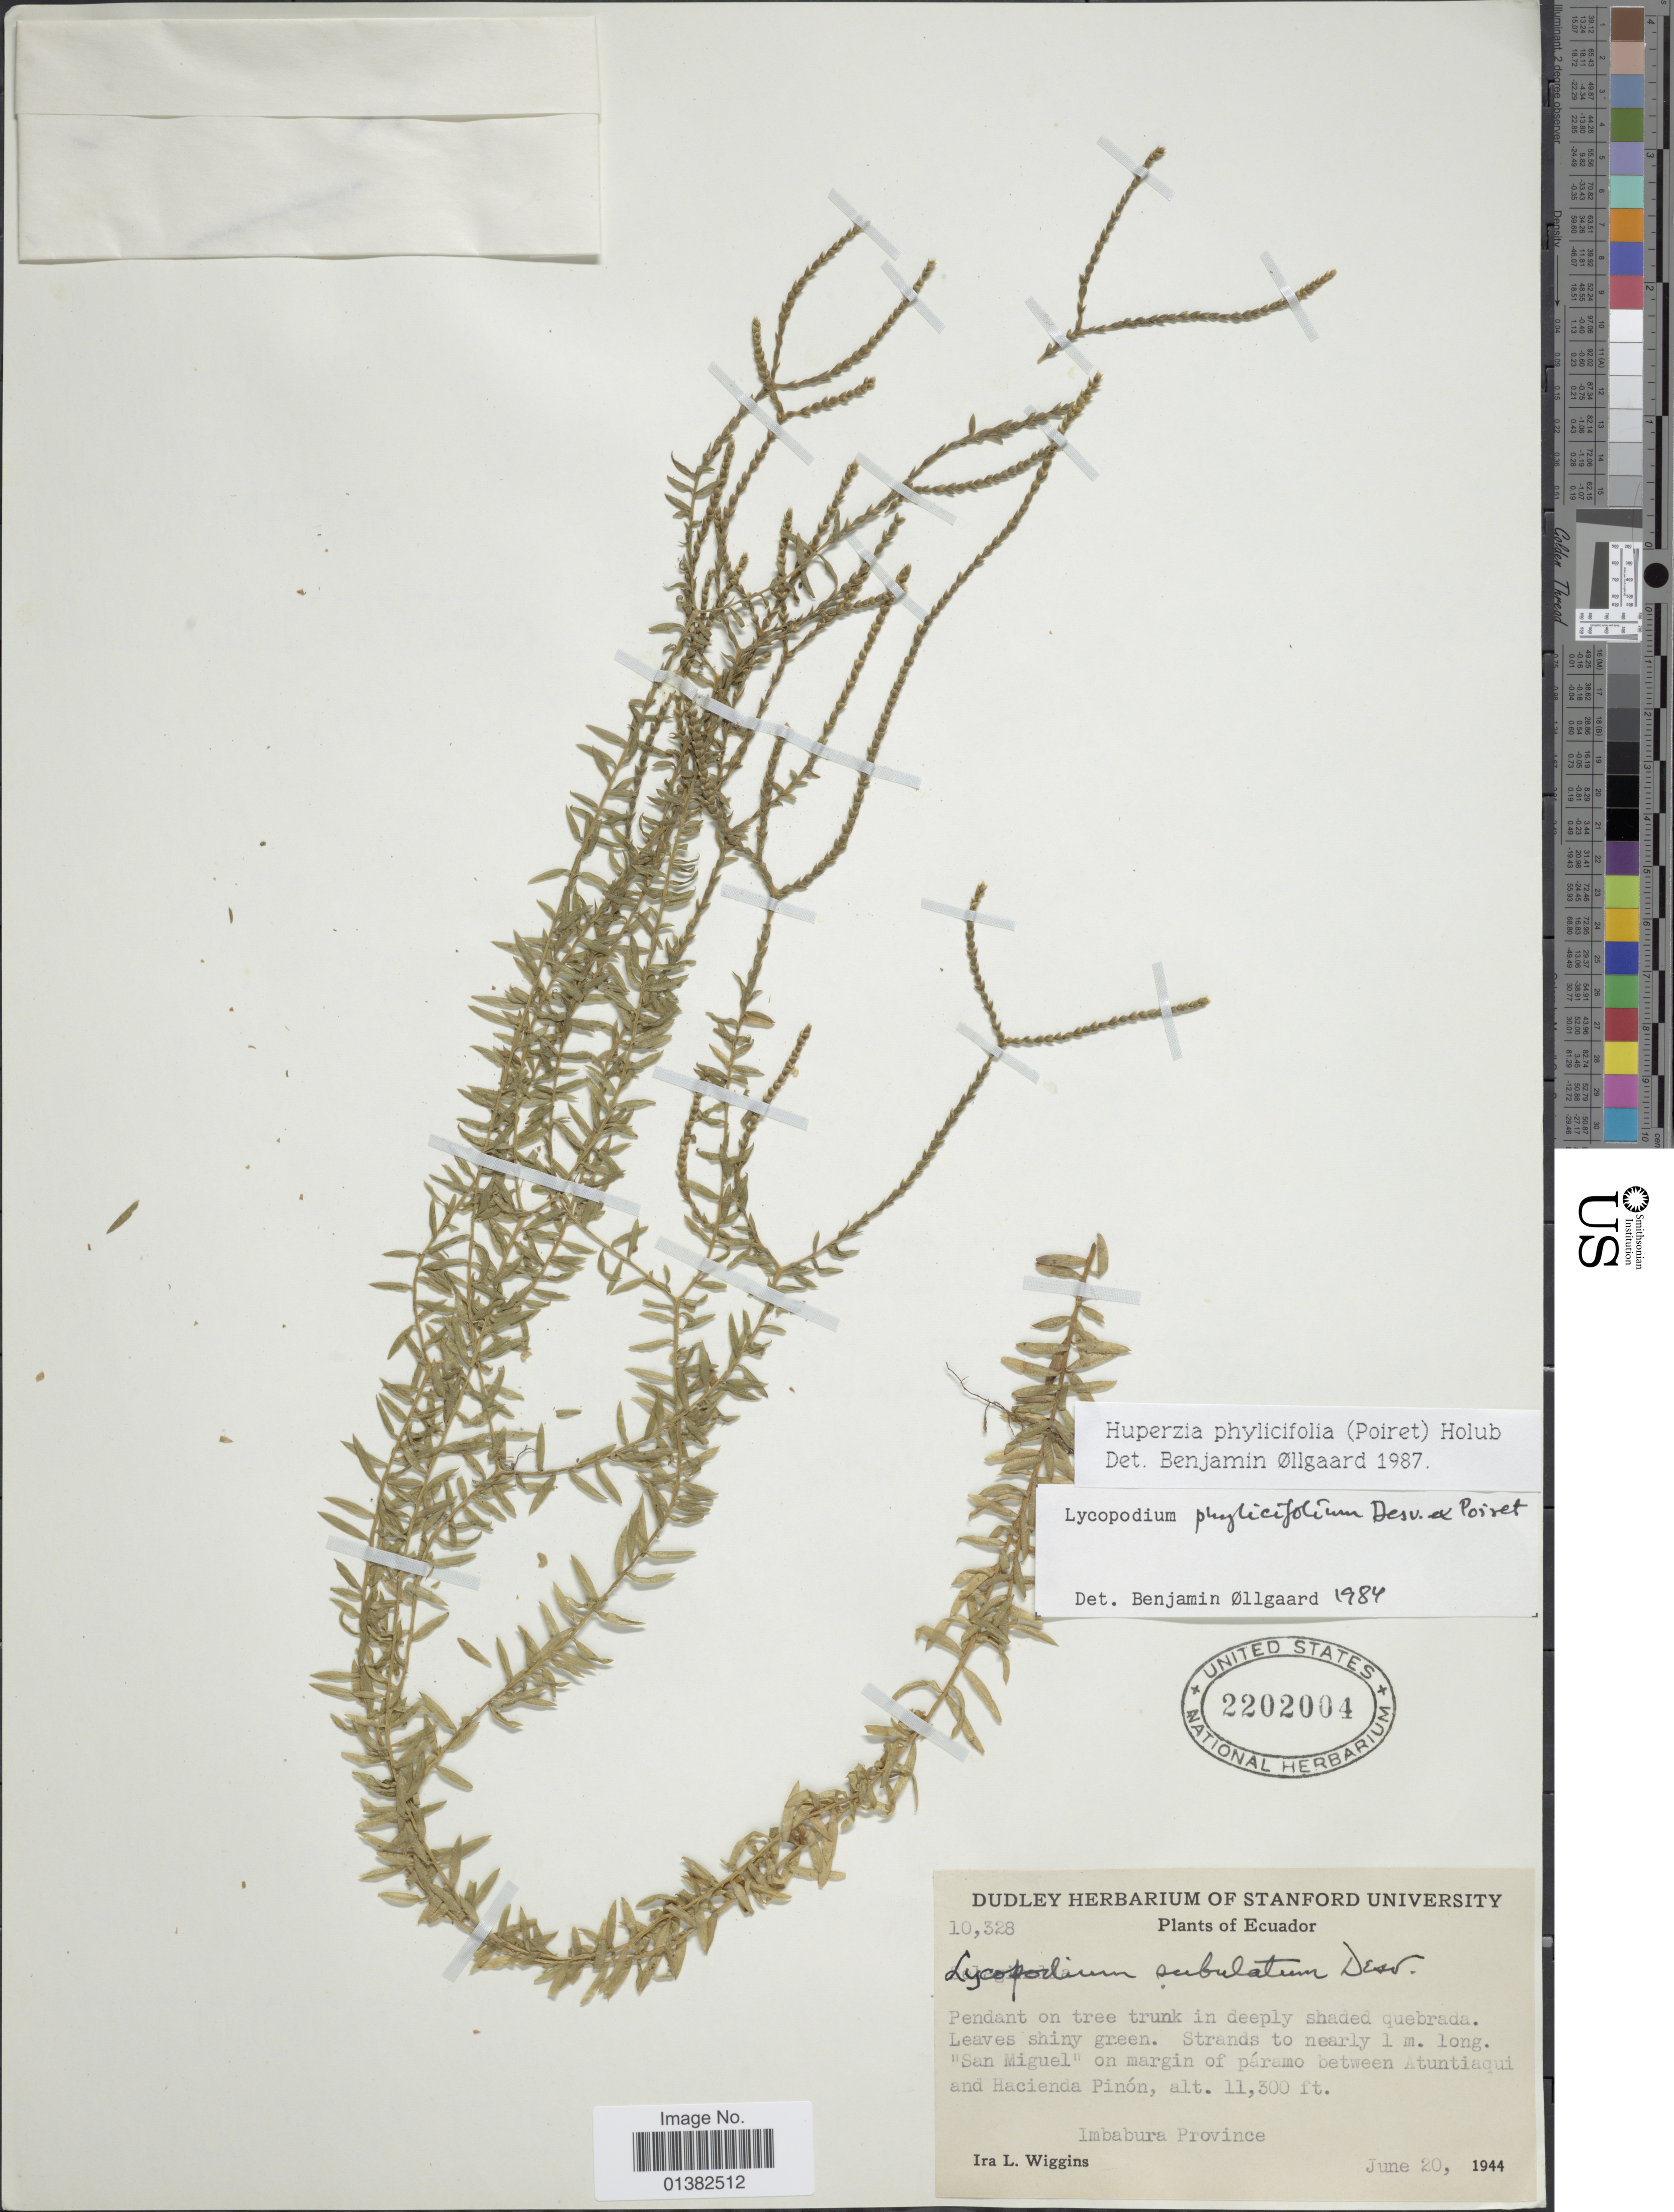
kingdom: Plantae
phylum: Tracheophyta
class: Lycopodiopsida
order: Lycopodiales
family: Lycopodiaceae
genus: Phlegmariurus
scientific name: Phlegmariurus phylicifolius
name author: (Desv. ex Poir.) B. Øllg.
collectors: I. L. Wiggins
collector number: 10328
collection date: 1944-06-20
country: Ecuador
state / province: Imbabura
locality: San Miguel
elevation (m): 3444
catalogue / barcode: US 2202004